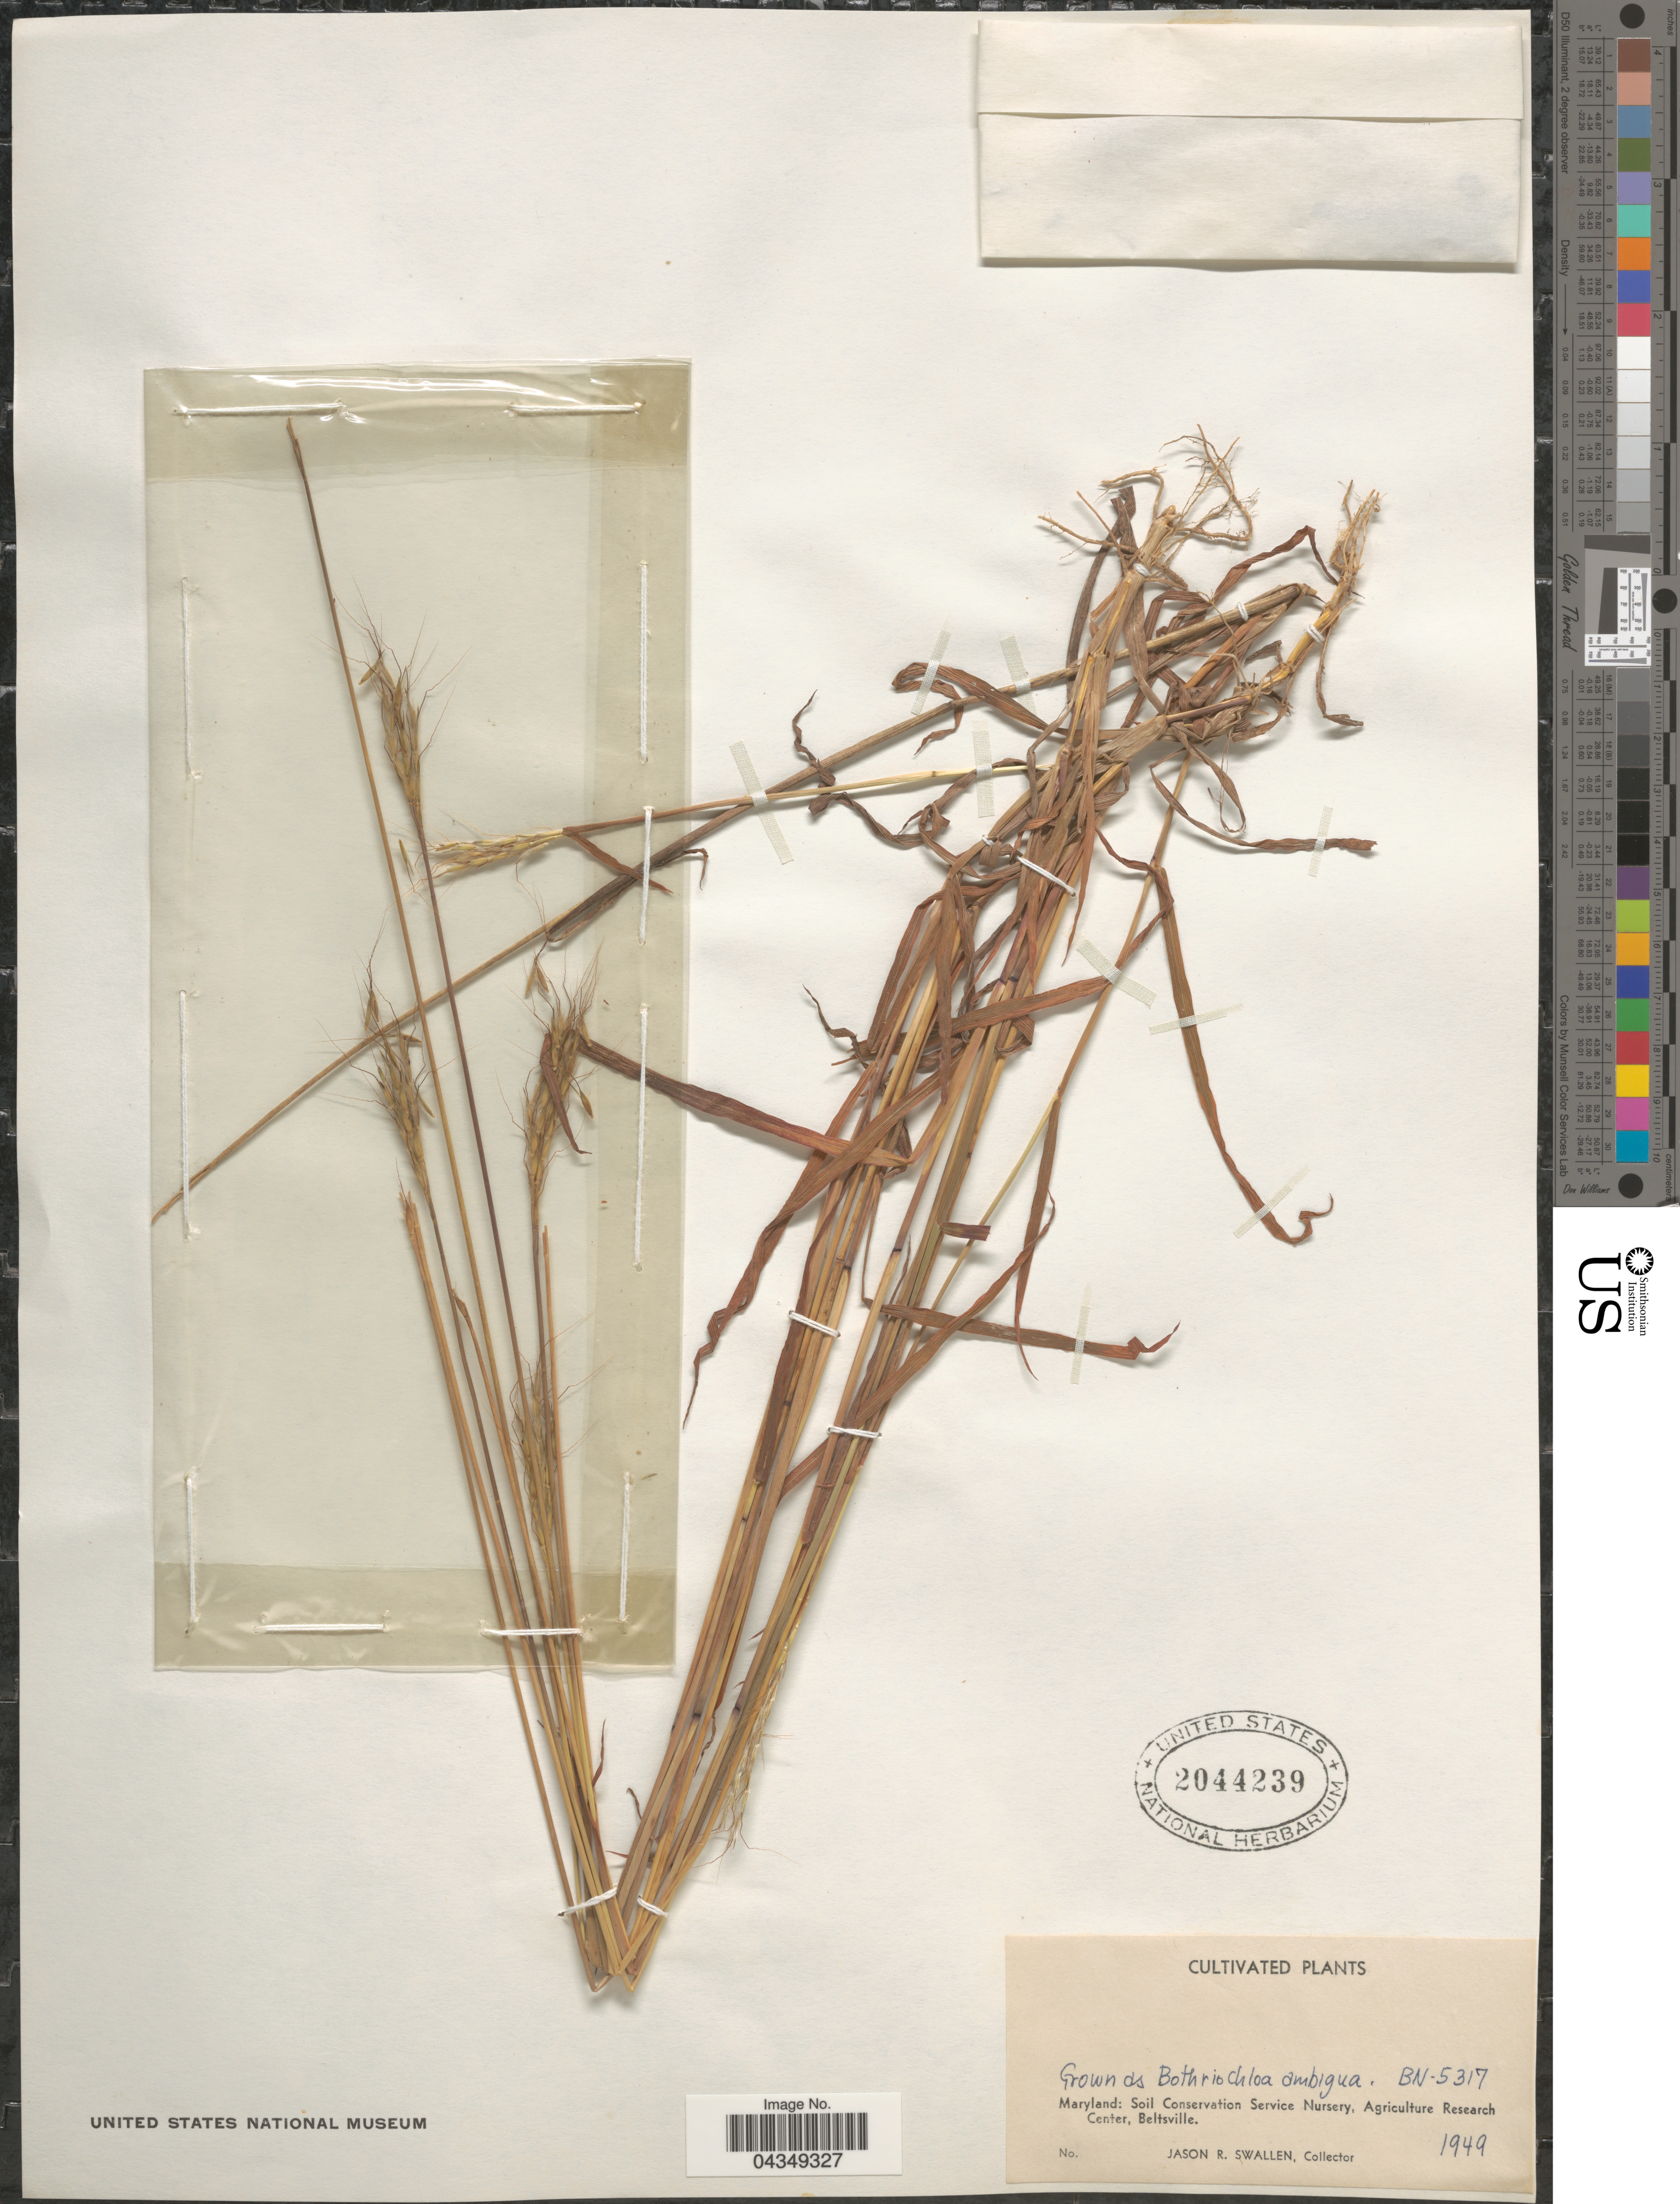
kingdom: Plantae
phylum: Tracheophyta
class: Liliopsida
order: Poales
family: Poaceae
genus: Bothriochloa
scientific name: Bothriochloa macra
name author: (Steud.) S.T. Blake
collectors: J. R. Swallen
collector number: BN-5317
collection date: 1949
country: United States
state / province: Maryland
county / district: Prince George's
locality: Soil Conservation Service Nursery, Agriculture Research Center, Beltsville.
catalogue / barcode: US 2044239